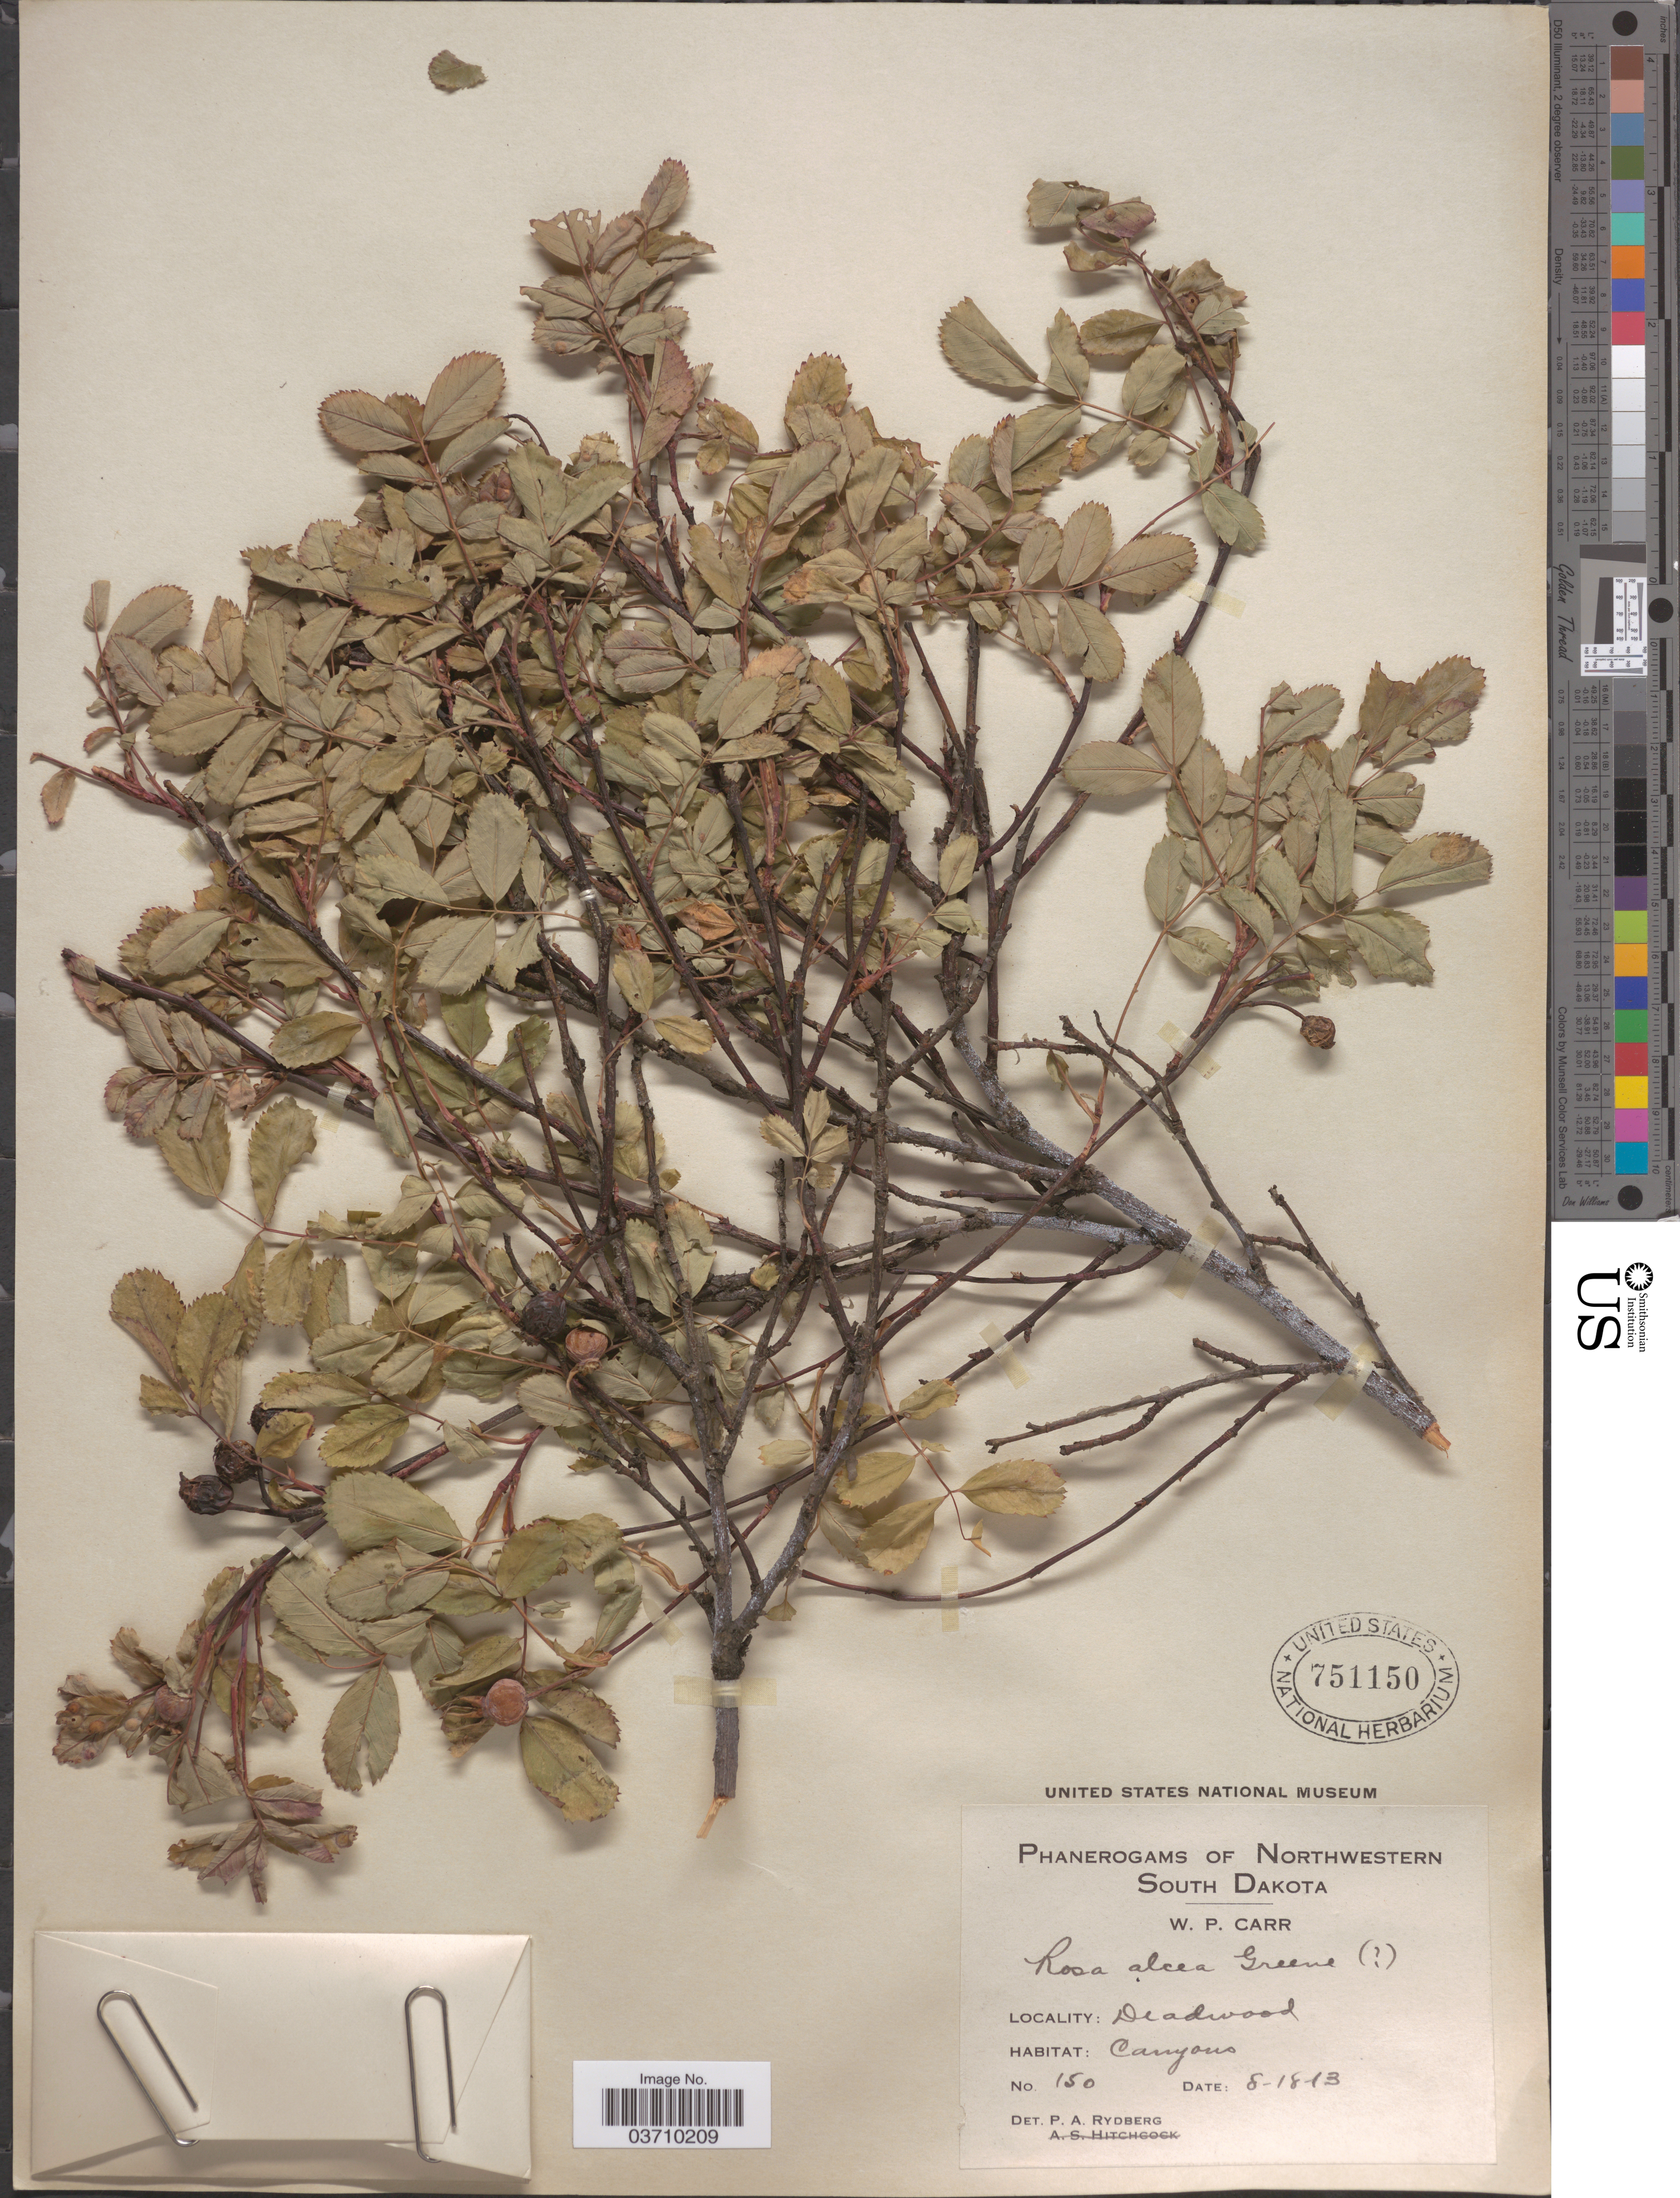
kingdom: Plantae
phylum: Tracheophyta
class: Magnoliopsida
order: Rosales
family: Rosaceae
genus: Rosa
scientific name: Rosa alcea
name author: Greene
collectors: W. Carr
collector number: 150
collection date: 1813-08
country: United States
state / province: South Dakota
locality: Northwestern South Dakota. Deadwood.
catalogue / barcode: US 751150